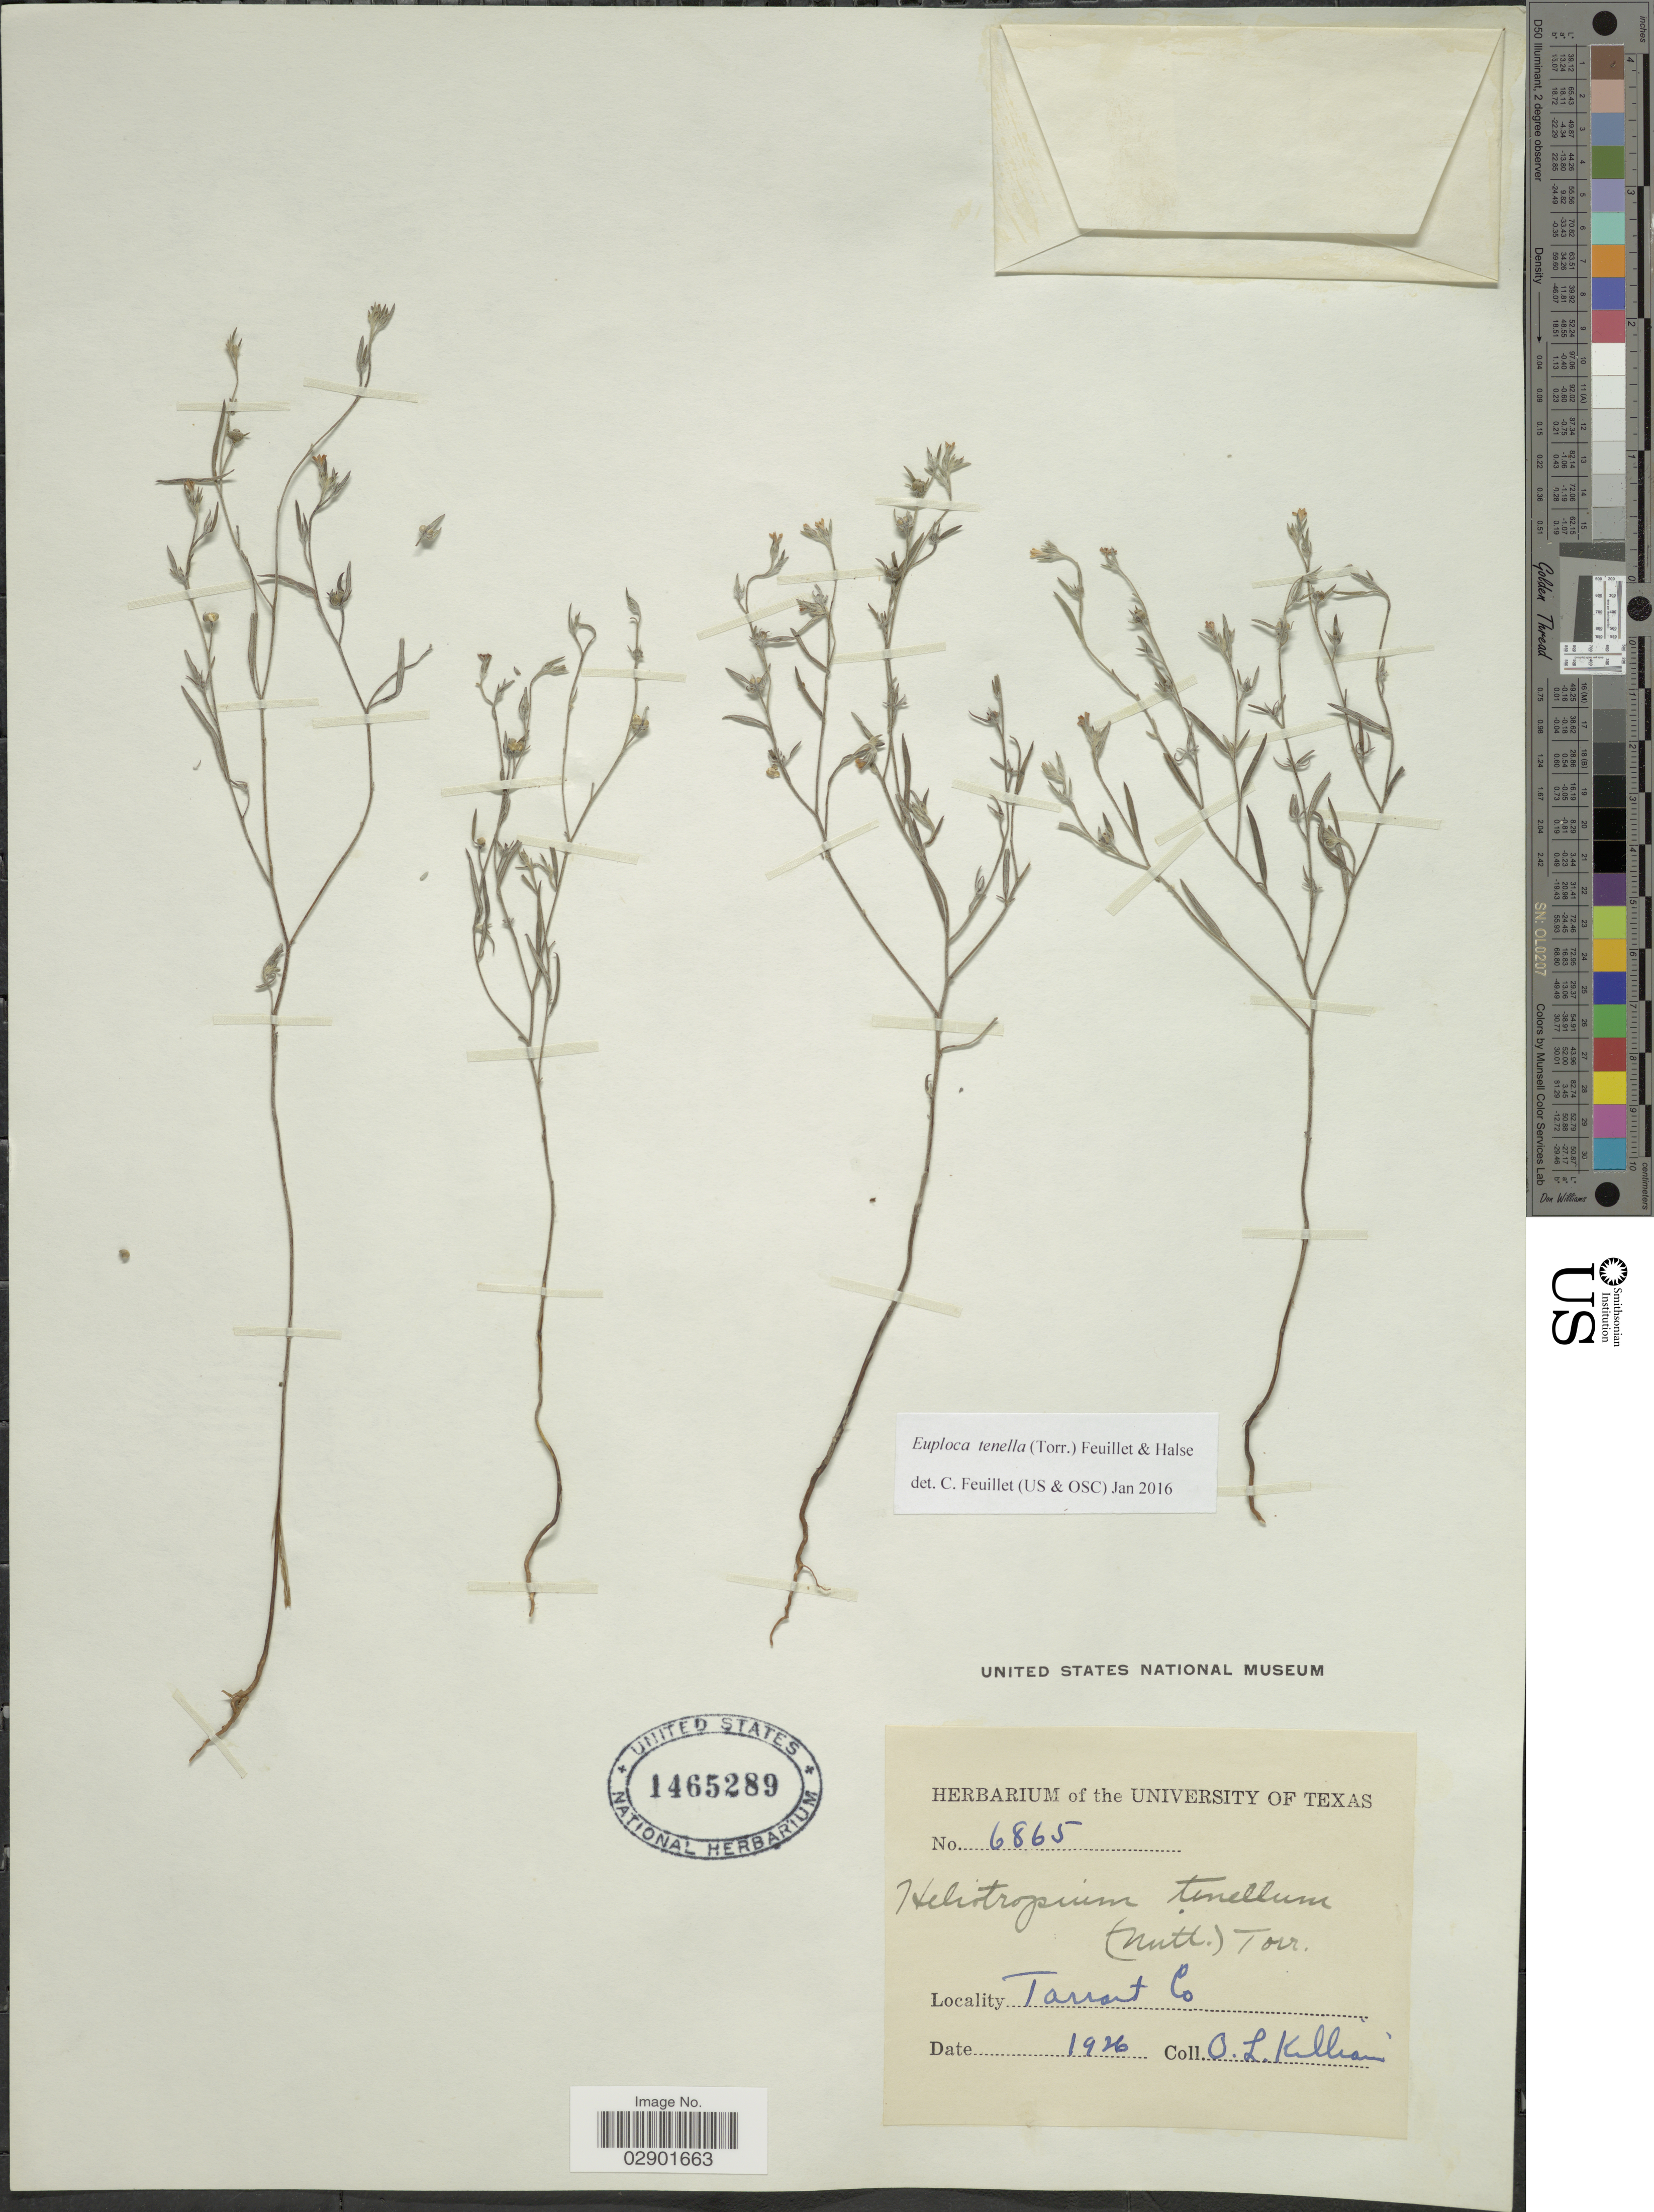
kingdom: Plantae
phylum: Tracheophyta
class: Magnoliopsida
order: Boraginales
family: Heliotropiaceae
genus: Euploca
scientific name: Euploca tenella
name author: (Torr.) Feuillet & Halse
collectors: O. Killian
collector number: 6865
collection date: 1926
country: United States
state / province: Texas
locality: Tarrant Co.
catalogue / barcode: US 1465289